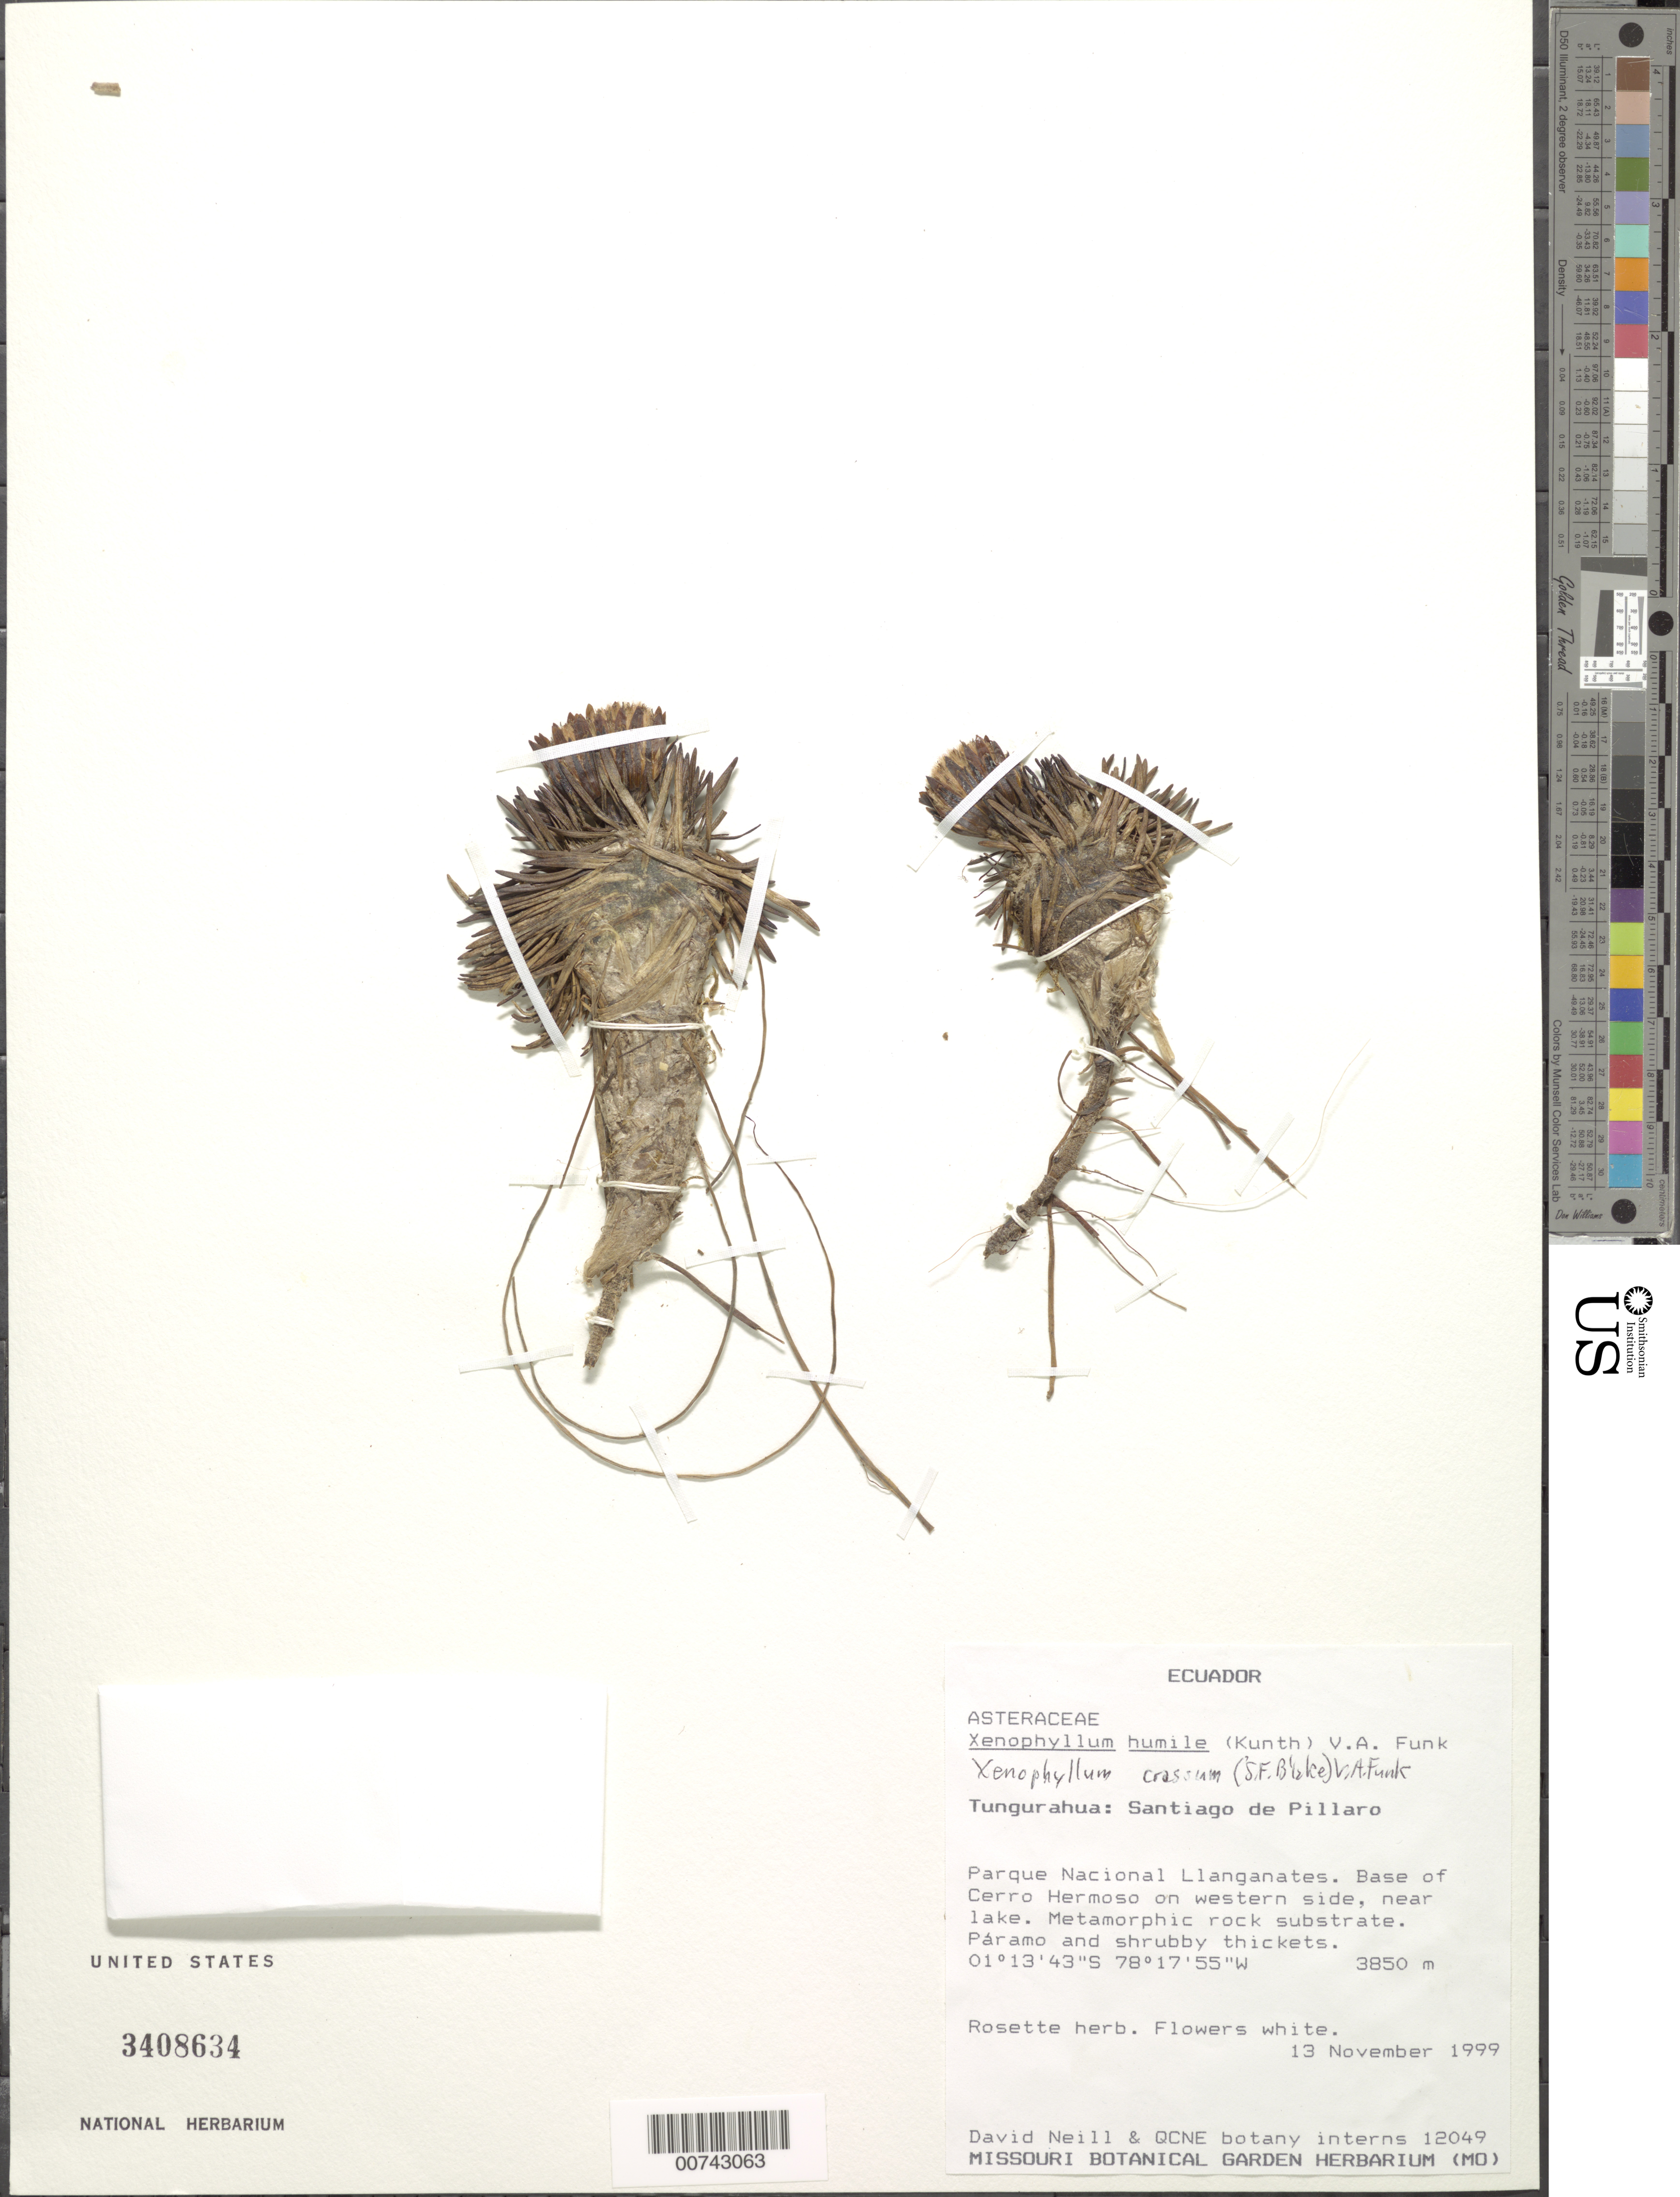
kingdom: Plantae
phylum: Tracheophyta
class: Magnoliopsida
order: Asterales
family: Asteraceae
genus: Xenophyllum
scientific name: Xenophyllum crassum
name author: (S.F. Blake) V.A. Funk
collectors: D. Neill & QCNE botany interns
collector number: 12049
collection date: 1999-11-13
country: Ecuador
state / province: Tungurahua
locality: Santiago de Pillaro, Parque Nacional Llangantes. Base of Cerro Hermosos on western side, near lake.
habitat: Metamorphic rock substrate. Paramo and shrubby thickets.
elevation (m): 3850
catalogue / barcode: US 3408634